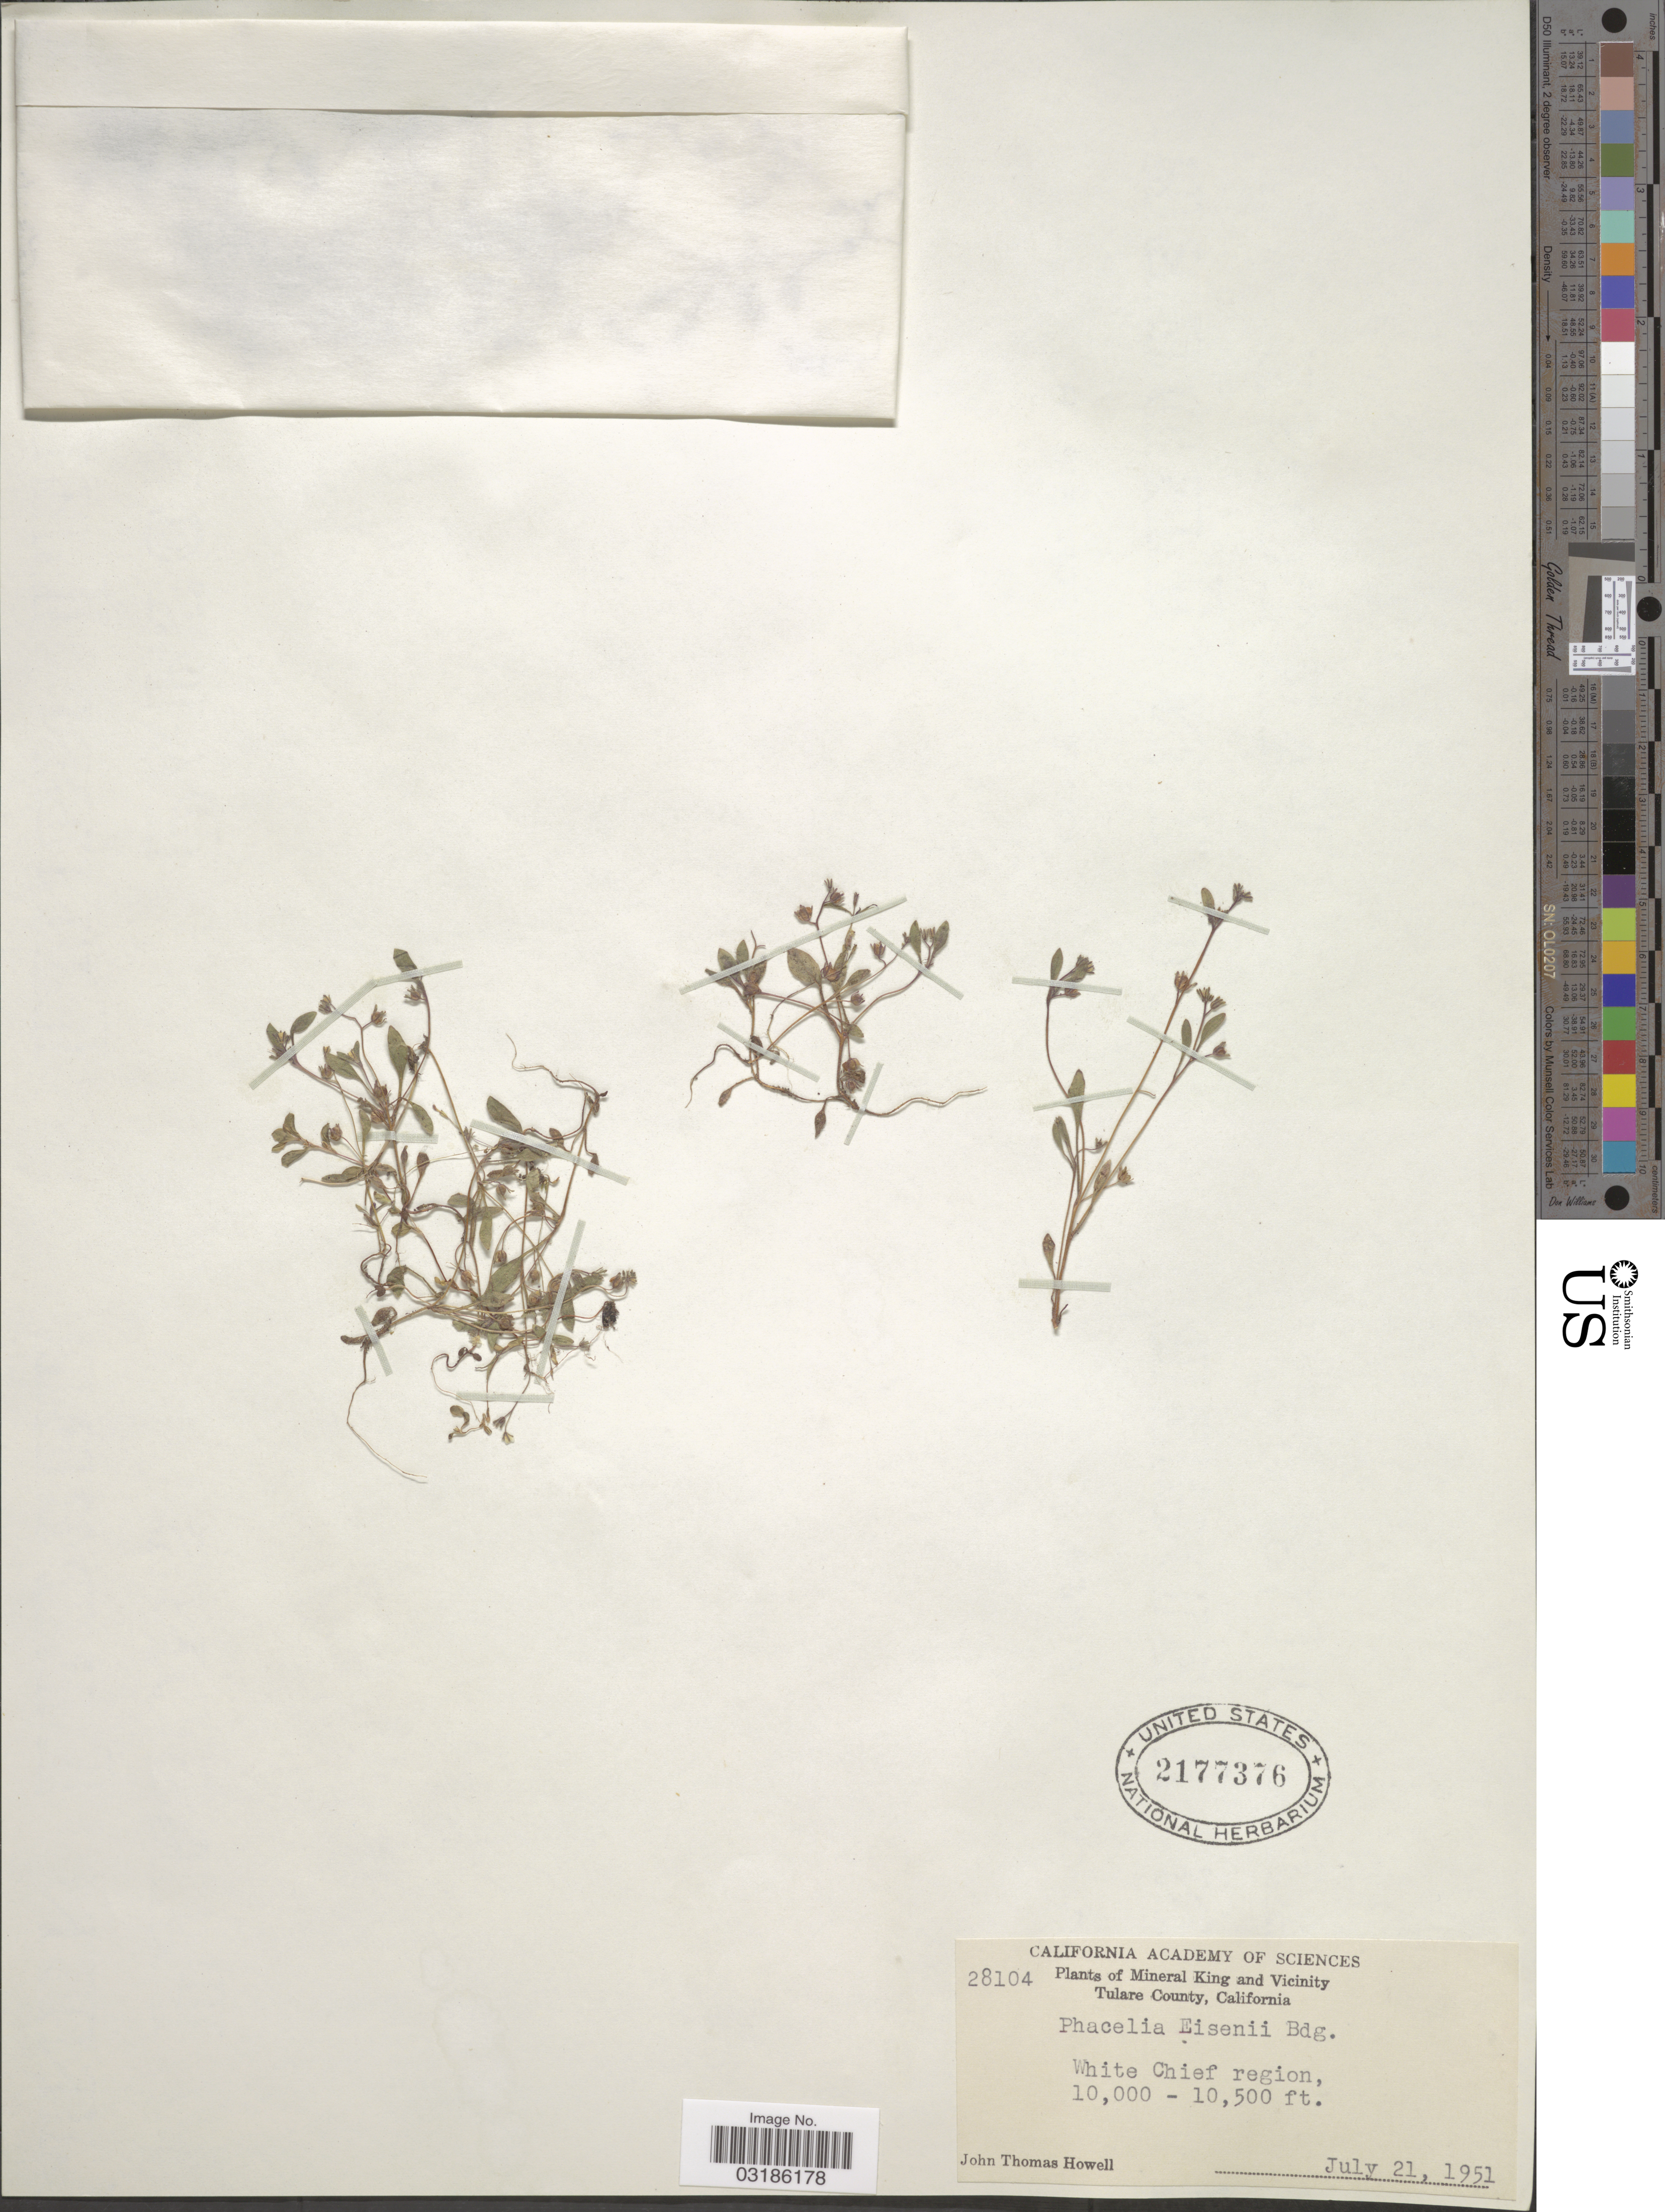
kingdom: Plantae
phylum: Tracheophyta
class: Magnoliopsida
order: Boraginales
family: Hydrophyllaceae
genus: Phacelia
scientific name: Phacelia eisenii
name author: Brandegee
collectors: J. T. Howell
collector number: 28104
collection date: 1951-07-21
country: United States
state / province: California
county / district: Tulare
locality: Mineral King and Vicinity. Tulare County. White Chief region.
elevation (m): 3048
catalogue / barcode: US 2177376